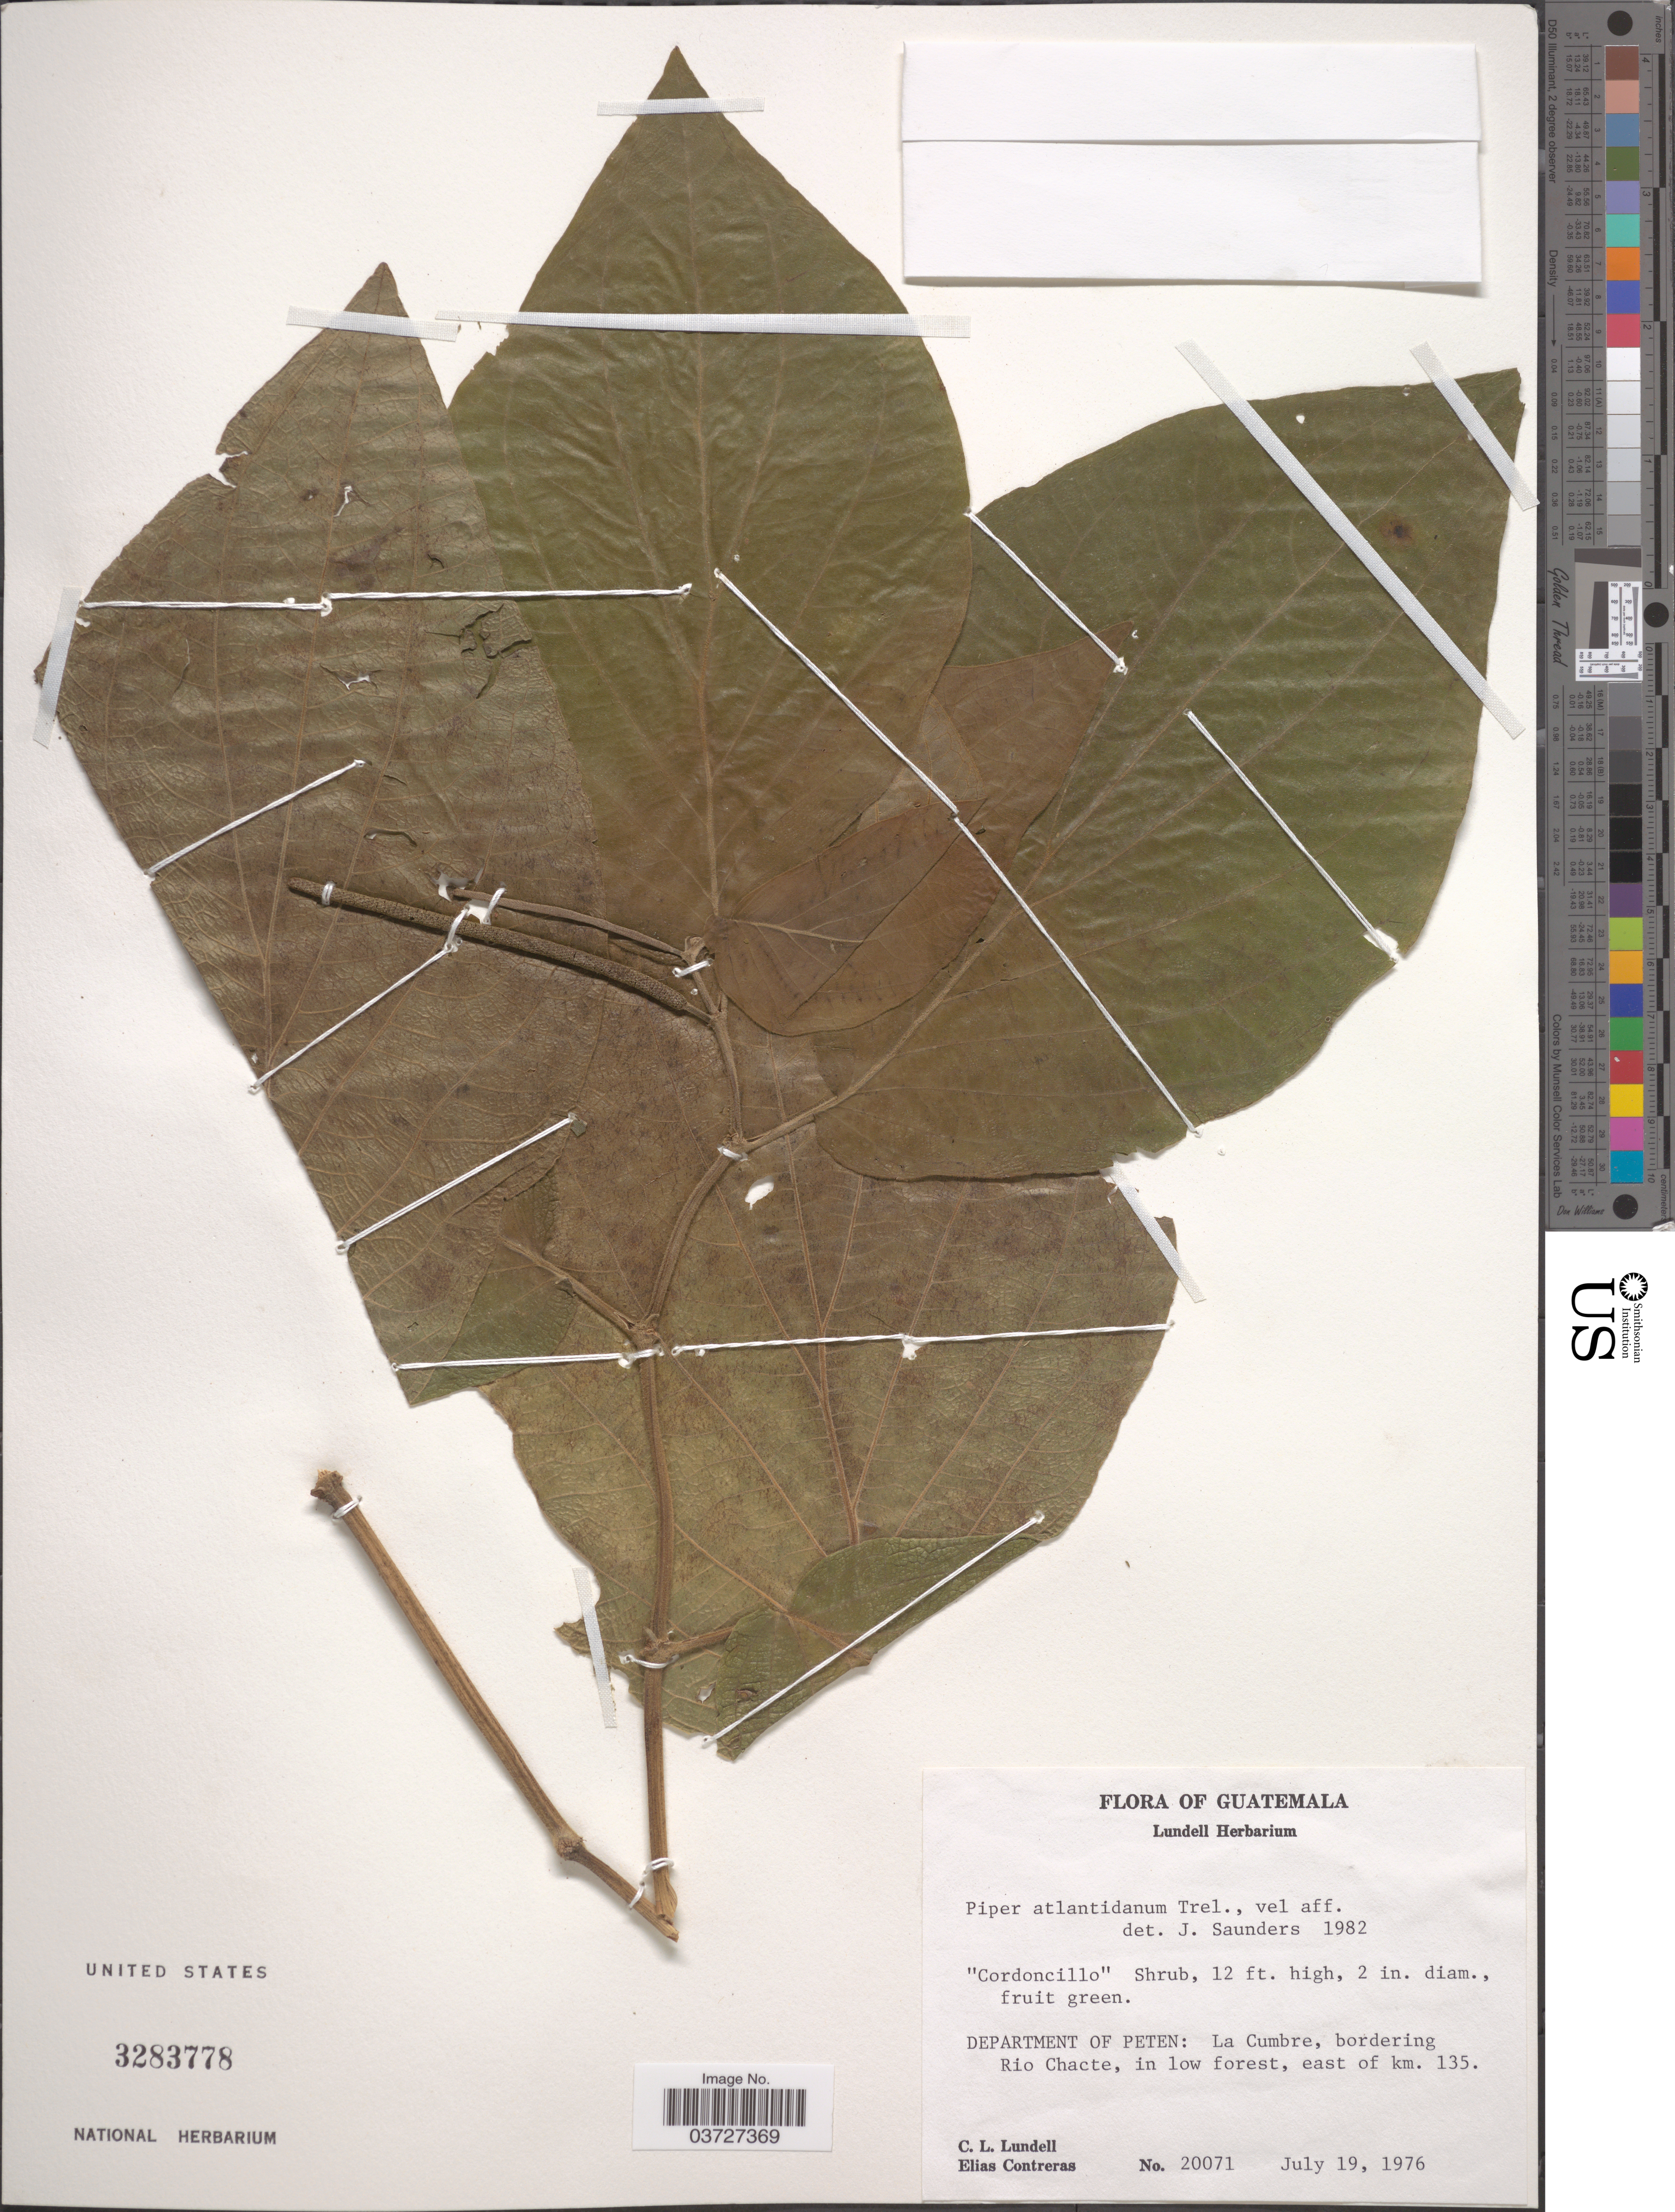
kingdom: Plantae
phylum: Tracheophyta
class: Magnoliopsida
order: Piperales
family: Piperaceae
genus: Piper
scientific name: Piper atlantidanum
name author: Trel.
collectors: C. L. Lundell & E. Contreras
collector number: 20071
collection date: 1976-07-19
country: Guatemala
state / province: El Peten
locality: Department of Peten: La Cumbre, bordering Rio Chacte, in low forest, east of km. 135.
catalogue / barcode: US 3283778